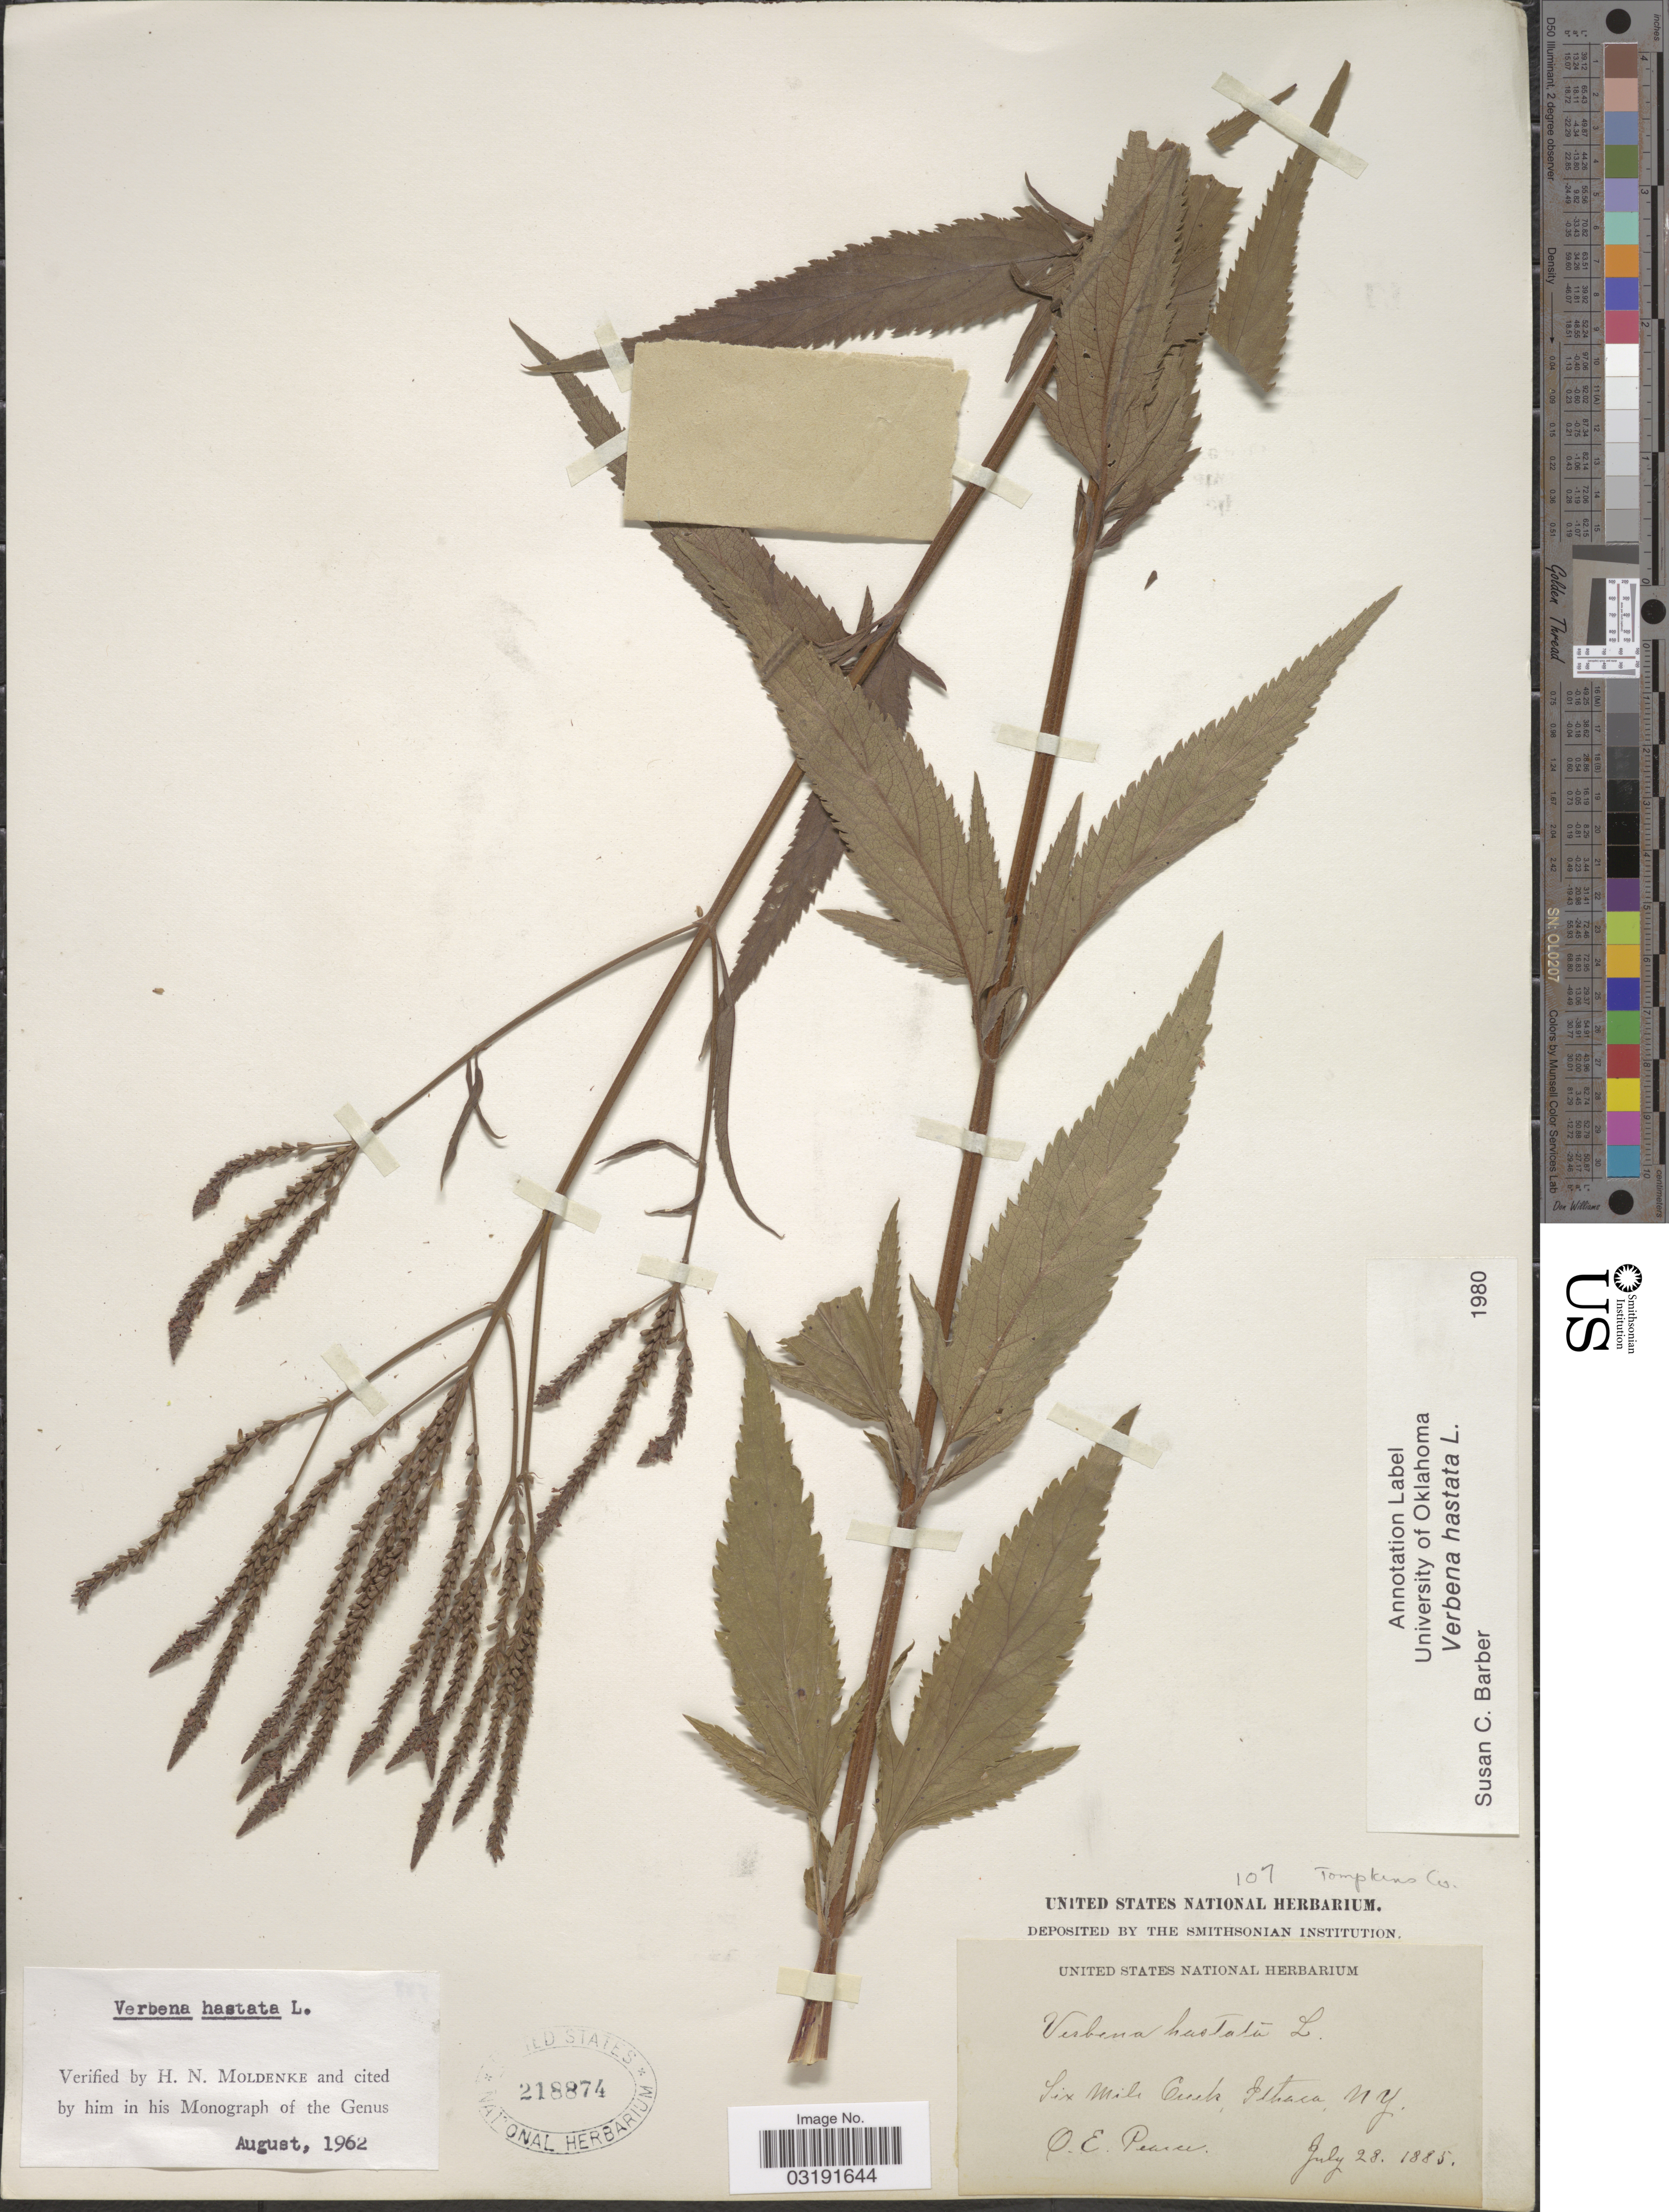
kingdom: Plantae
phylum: Tracheophyta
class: Magnoliopsida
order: Lamiales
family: Verbenaceae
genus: Verbena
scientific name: Verbena hastata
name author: L.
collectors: O. E. Pearce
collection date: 1885-07-28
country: United States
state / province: New York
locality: Six Mile Creek, Ithaca, Tompkins Co.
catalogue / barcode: US 218874